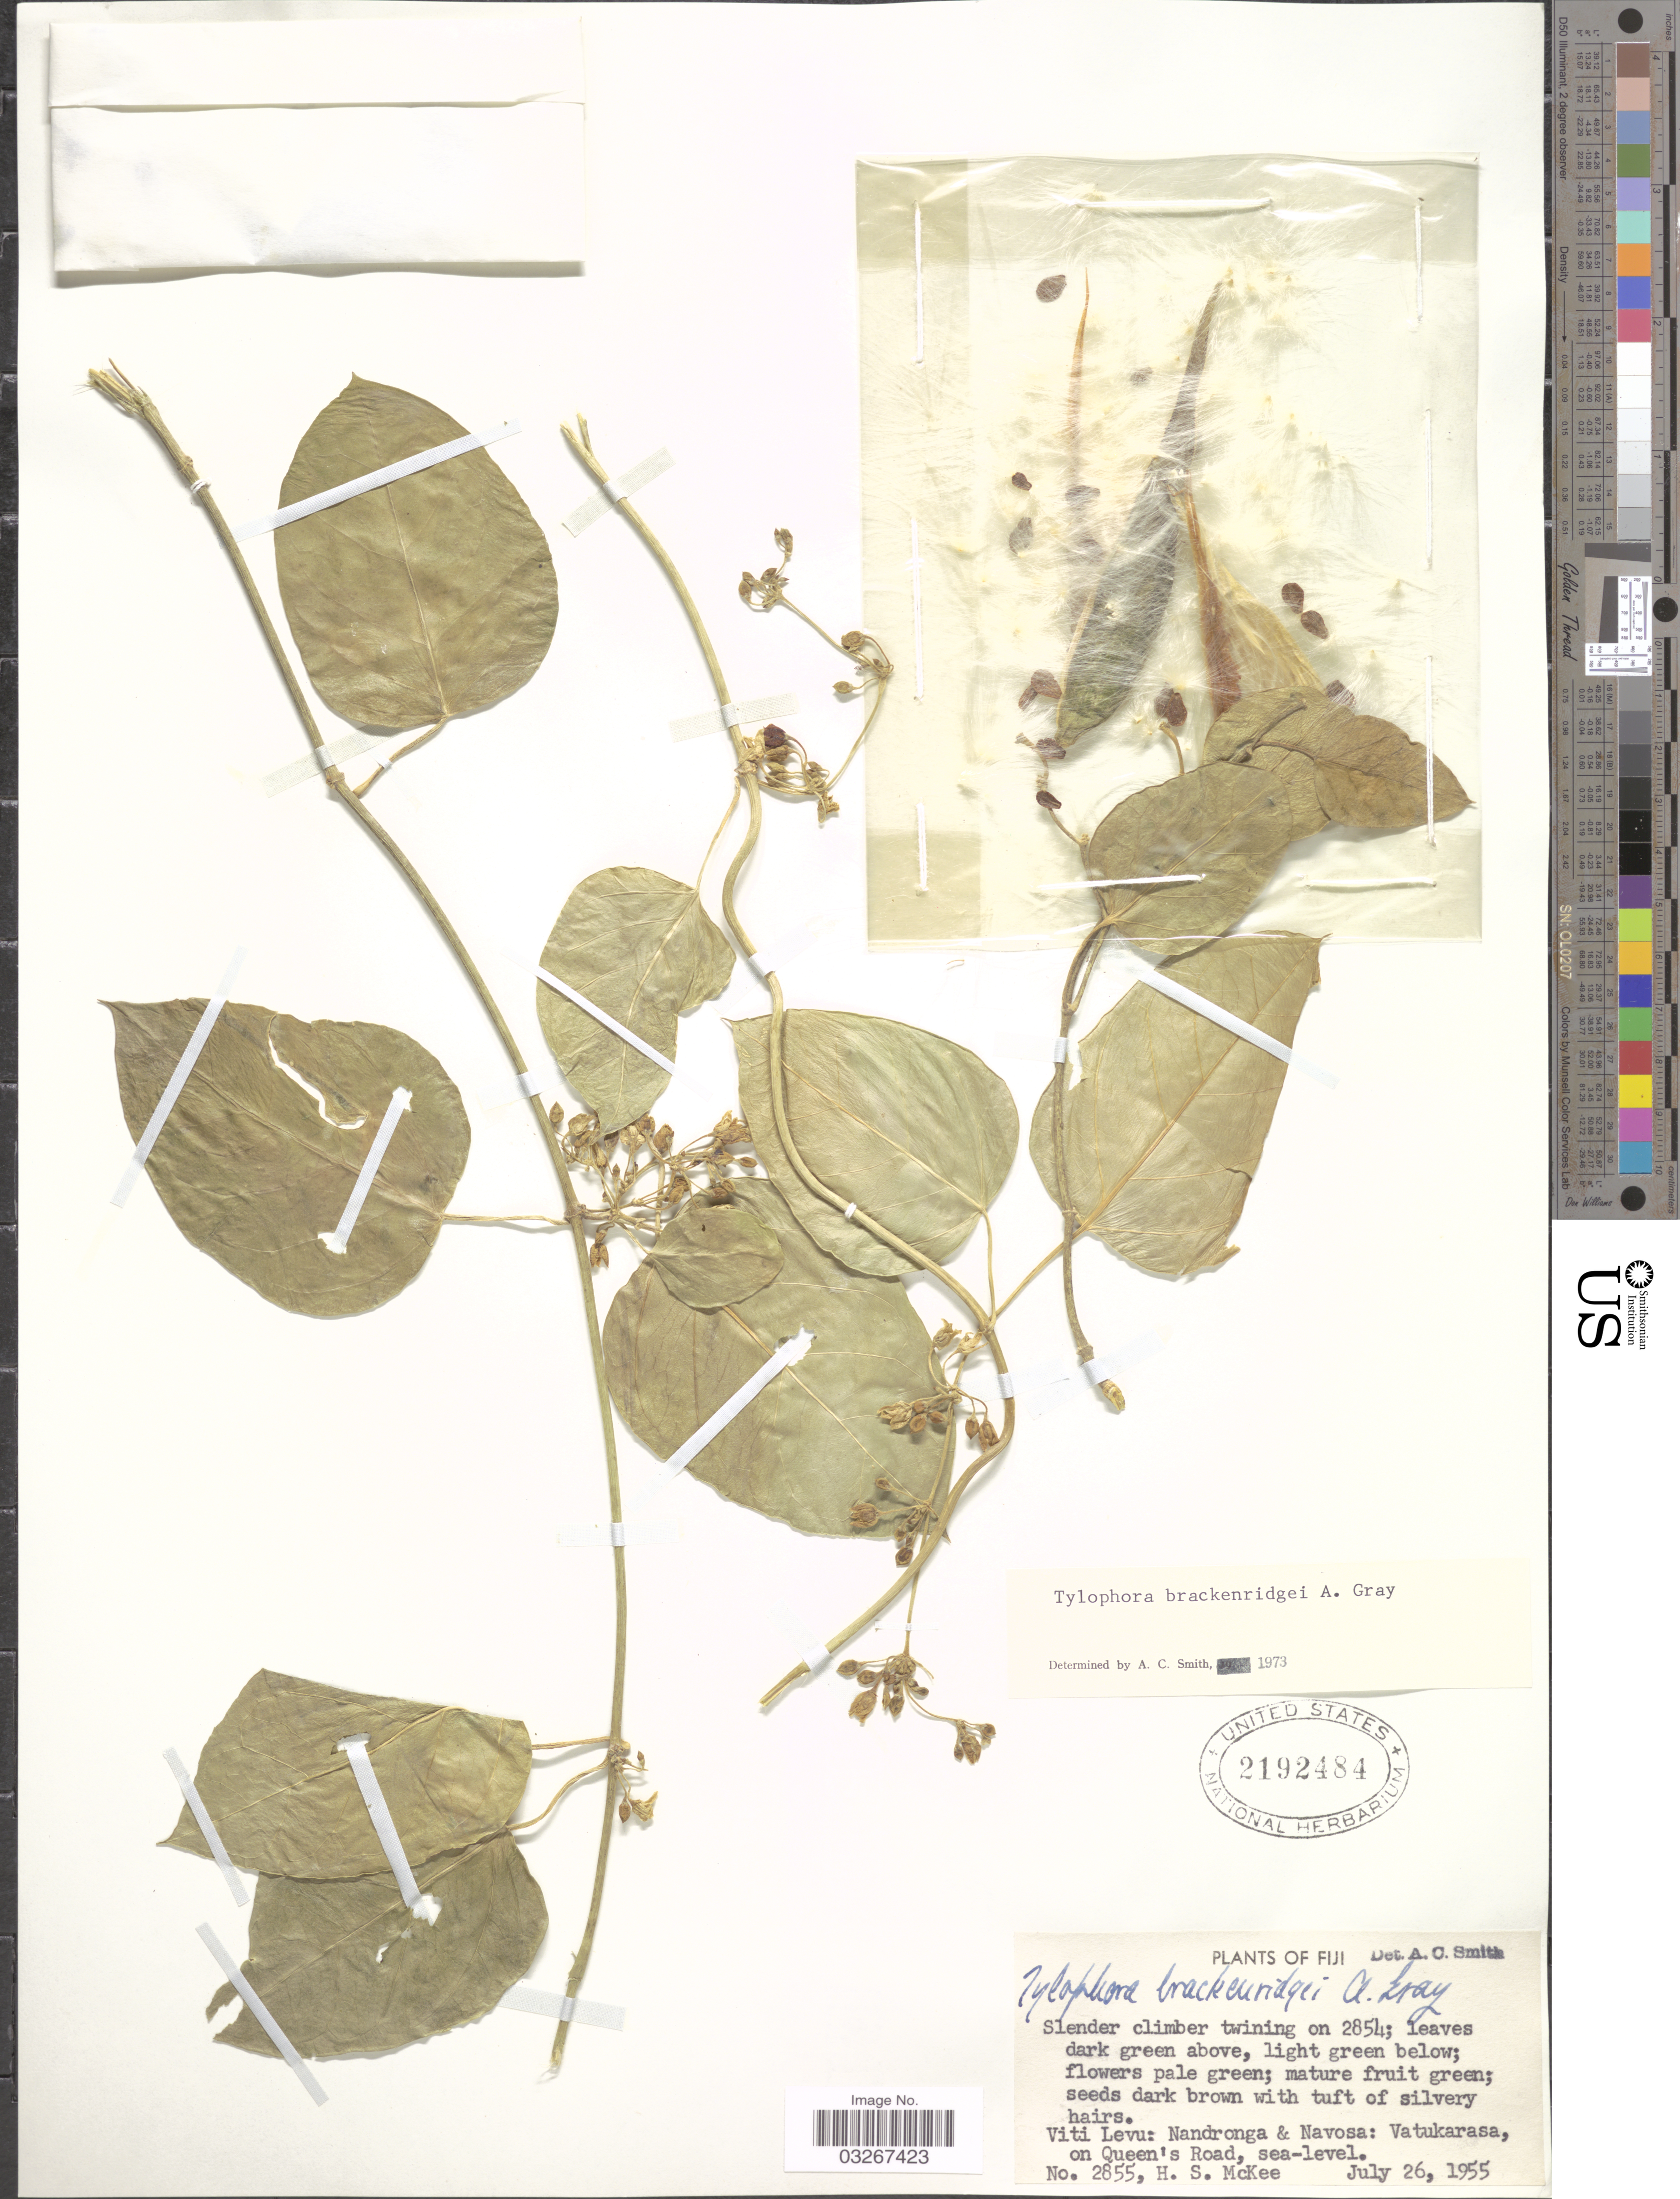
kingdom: Plantae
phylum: Tracheophyta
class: Magnoliopsida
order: Gentianales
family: Apocynaceae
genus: Tylophora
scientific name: Tylophora biglandulosa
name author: (Endl.) F. Muell.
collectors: H. S. McKee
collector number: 2855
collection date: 1955-07-26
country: Fiji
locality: Viti Levu: Nandronga & Navosa: Vatukarasa, on Queen's Road.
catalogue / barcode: US 2192484